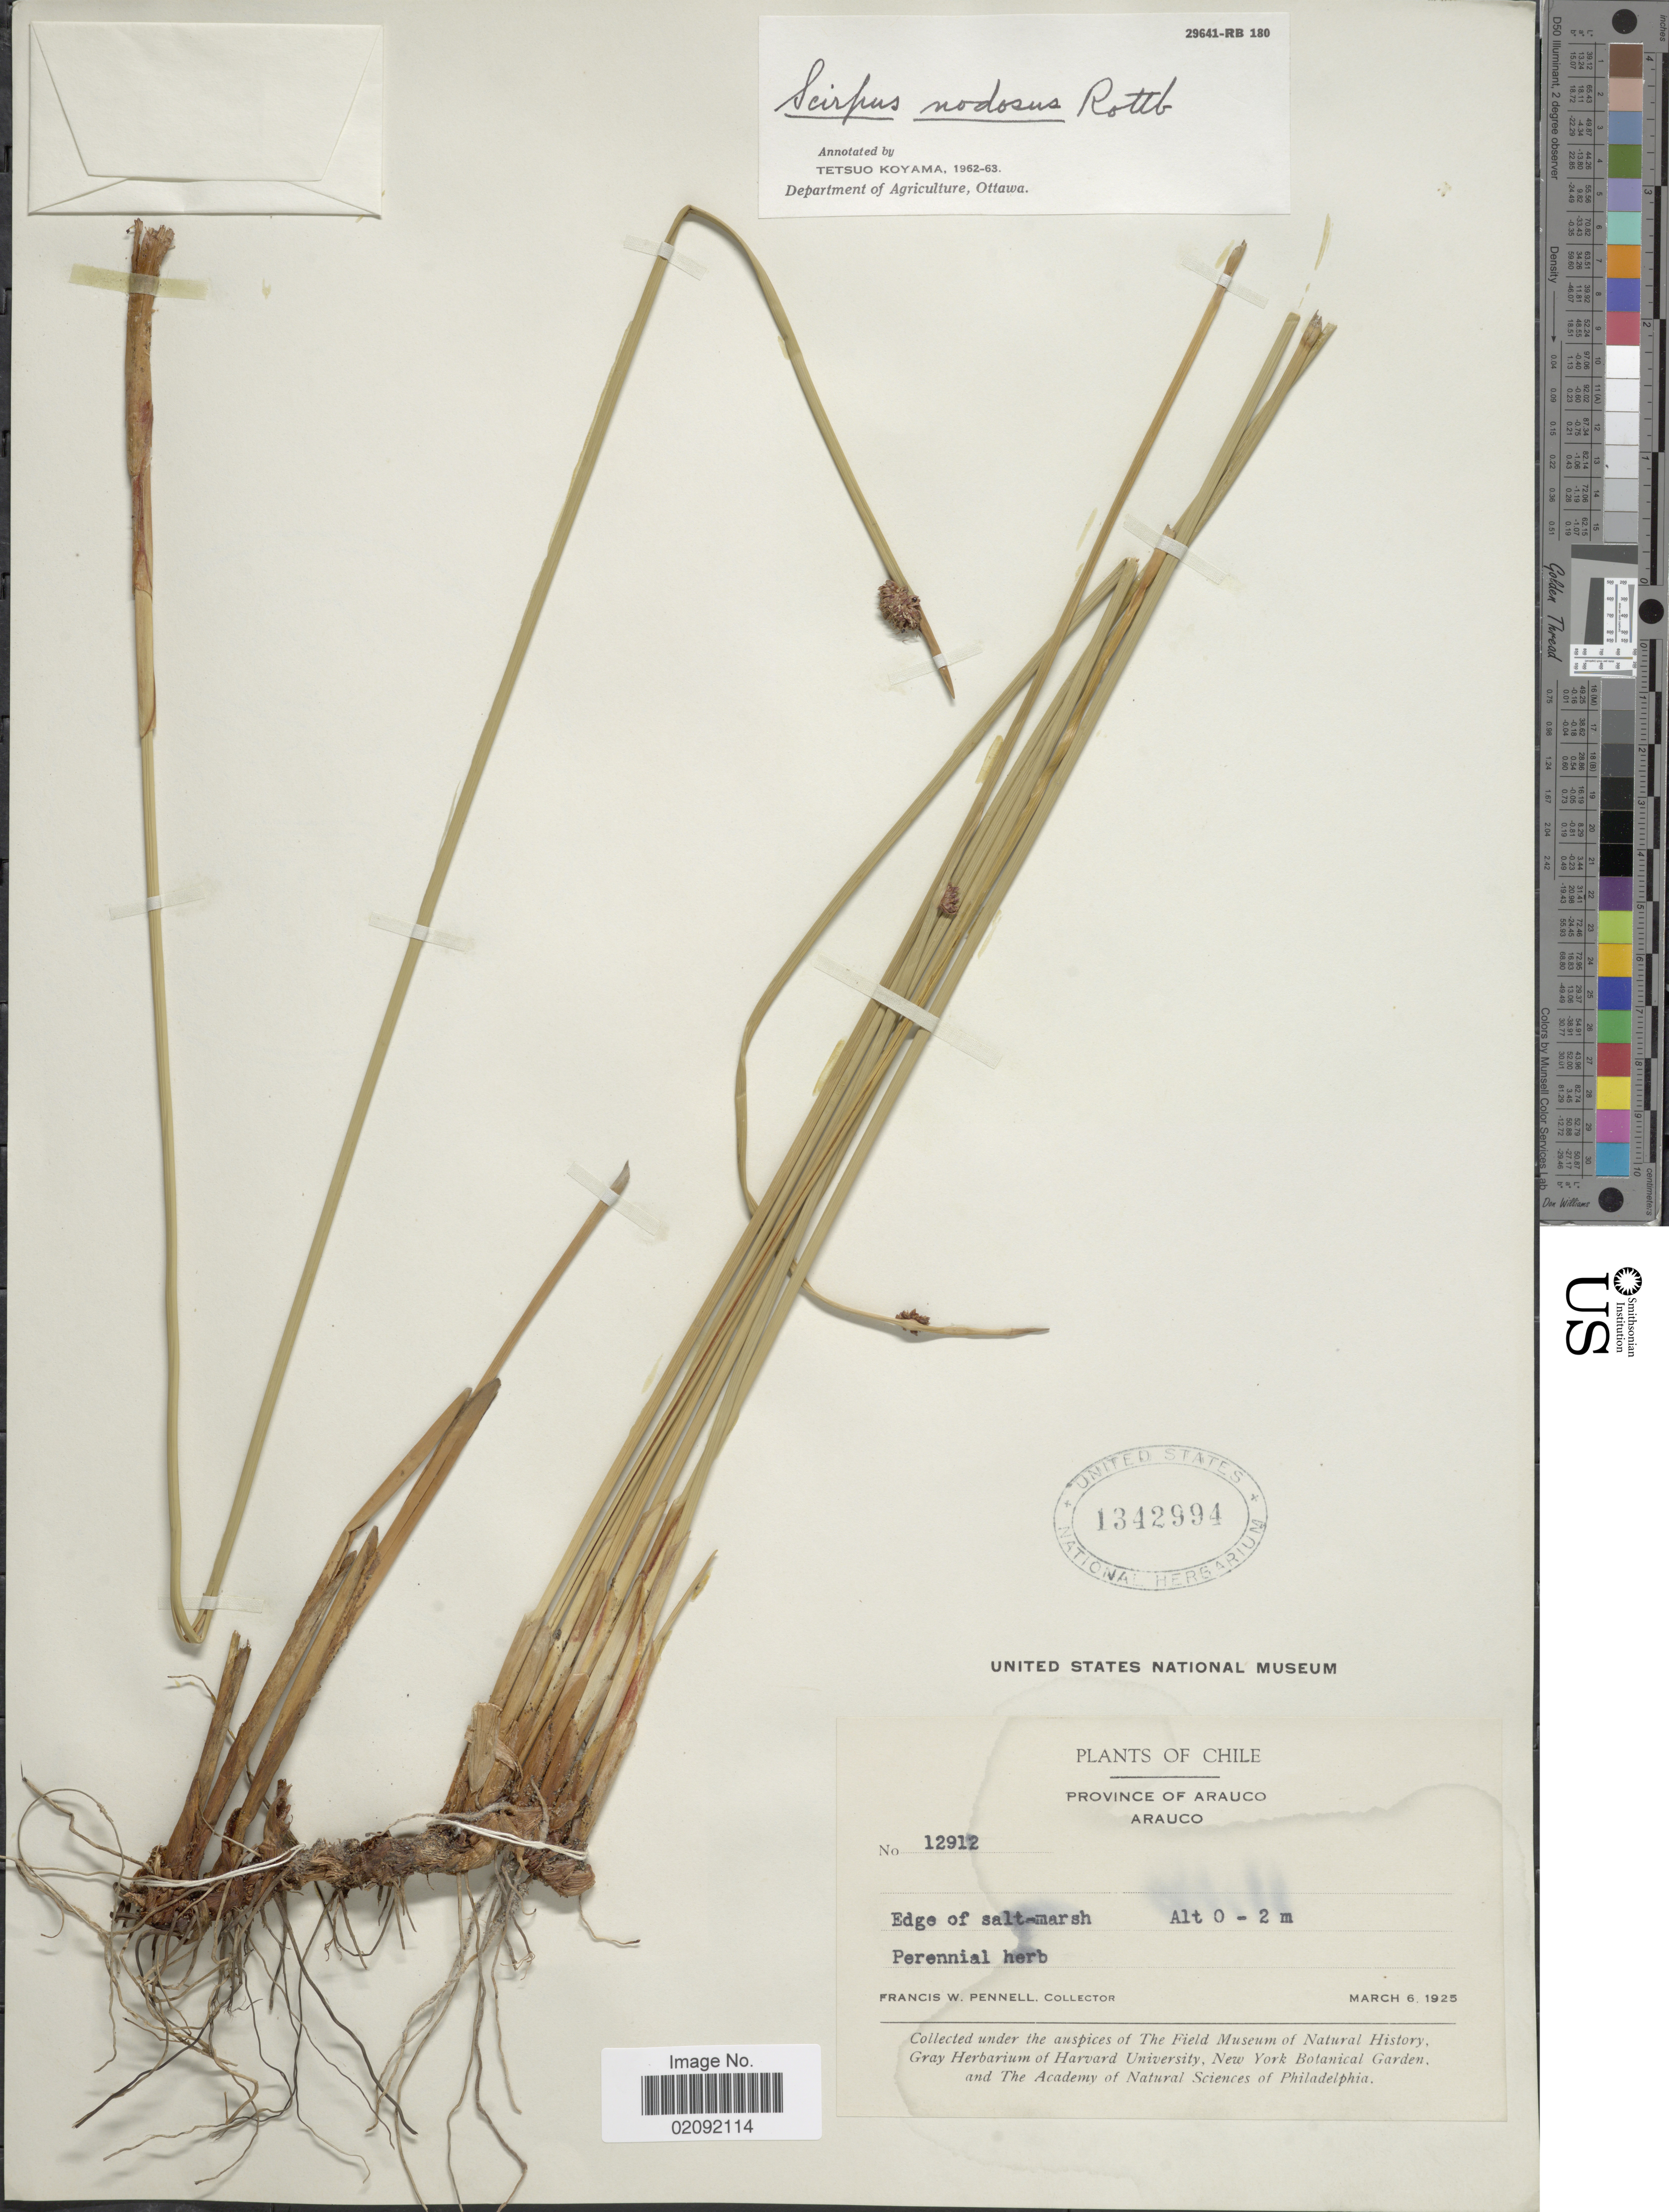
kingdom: Plantae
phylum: Tracheophyta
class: Liliopsida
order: Poales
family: Cyperaceae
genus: Ficinia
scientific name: Ficinia nodosa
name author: (Rottb.) Goetgh. et al.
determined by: Strong, M. T., (US), Smithsonian Institution - National Museum of Natural History (UNITED STATES)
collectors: F. W. Pennell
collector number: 12912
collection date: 1925-03-06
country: Chile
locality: Province of Arauco, Arauco, edge of salt-marsh.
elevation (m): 0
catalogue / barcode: US 1342994